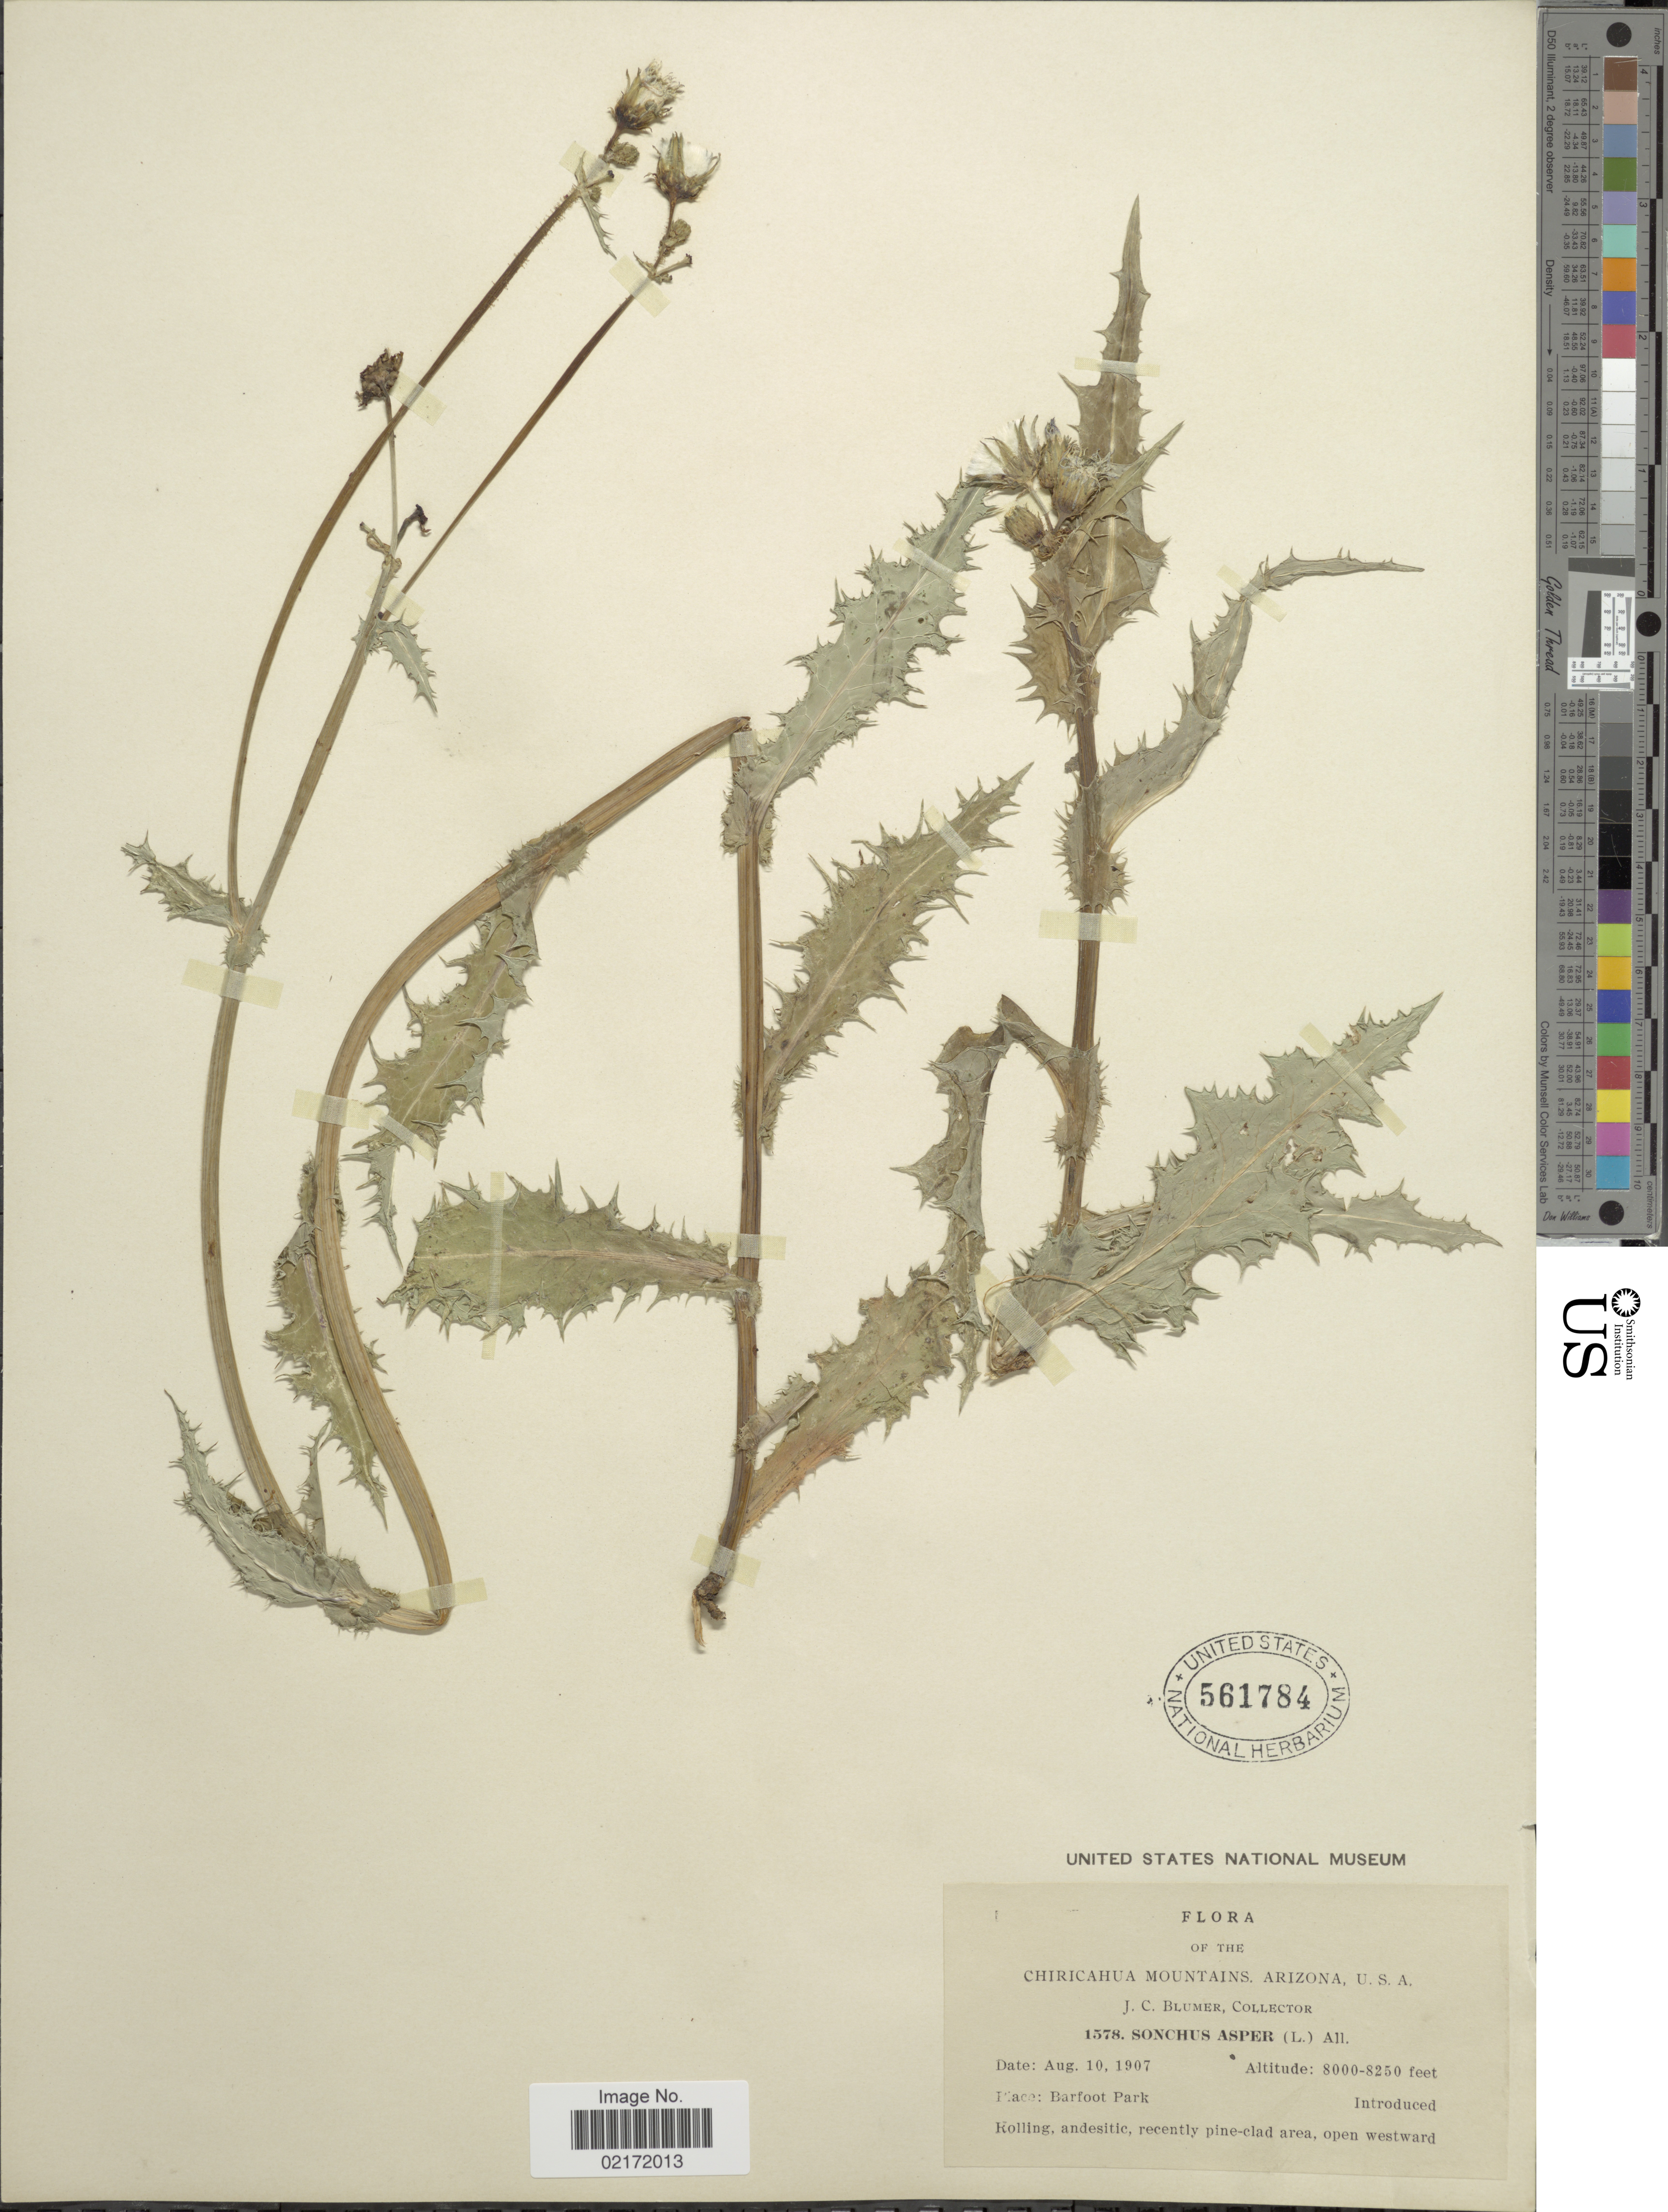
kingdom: Plantae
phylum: Tracheophyta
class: Magnoliopsida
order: Asterales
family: Asteraceae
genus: Sonchus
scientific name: Sonchus asper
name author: (L.) Hill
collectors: J. C. Blumer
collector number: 1578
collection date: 1907-08-10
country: United States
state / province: Arizona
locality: Chiricahua Mountains, Arizona, U.S.A. Barfoot Park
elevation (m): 2438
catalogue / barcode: US 561784